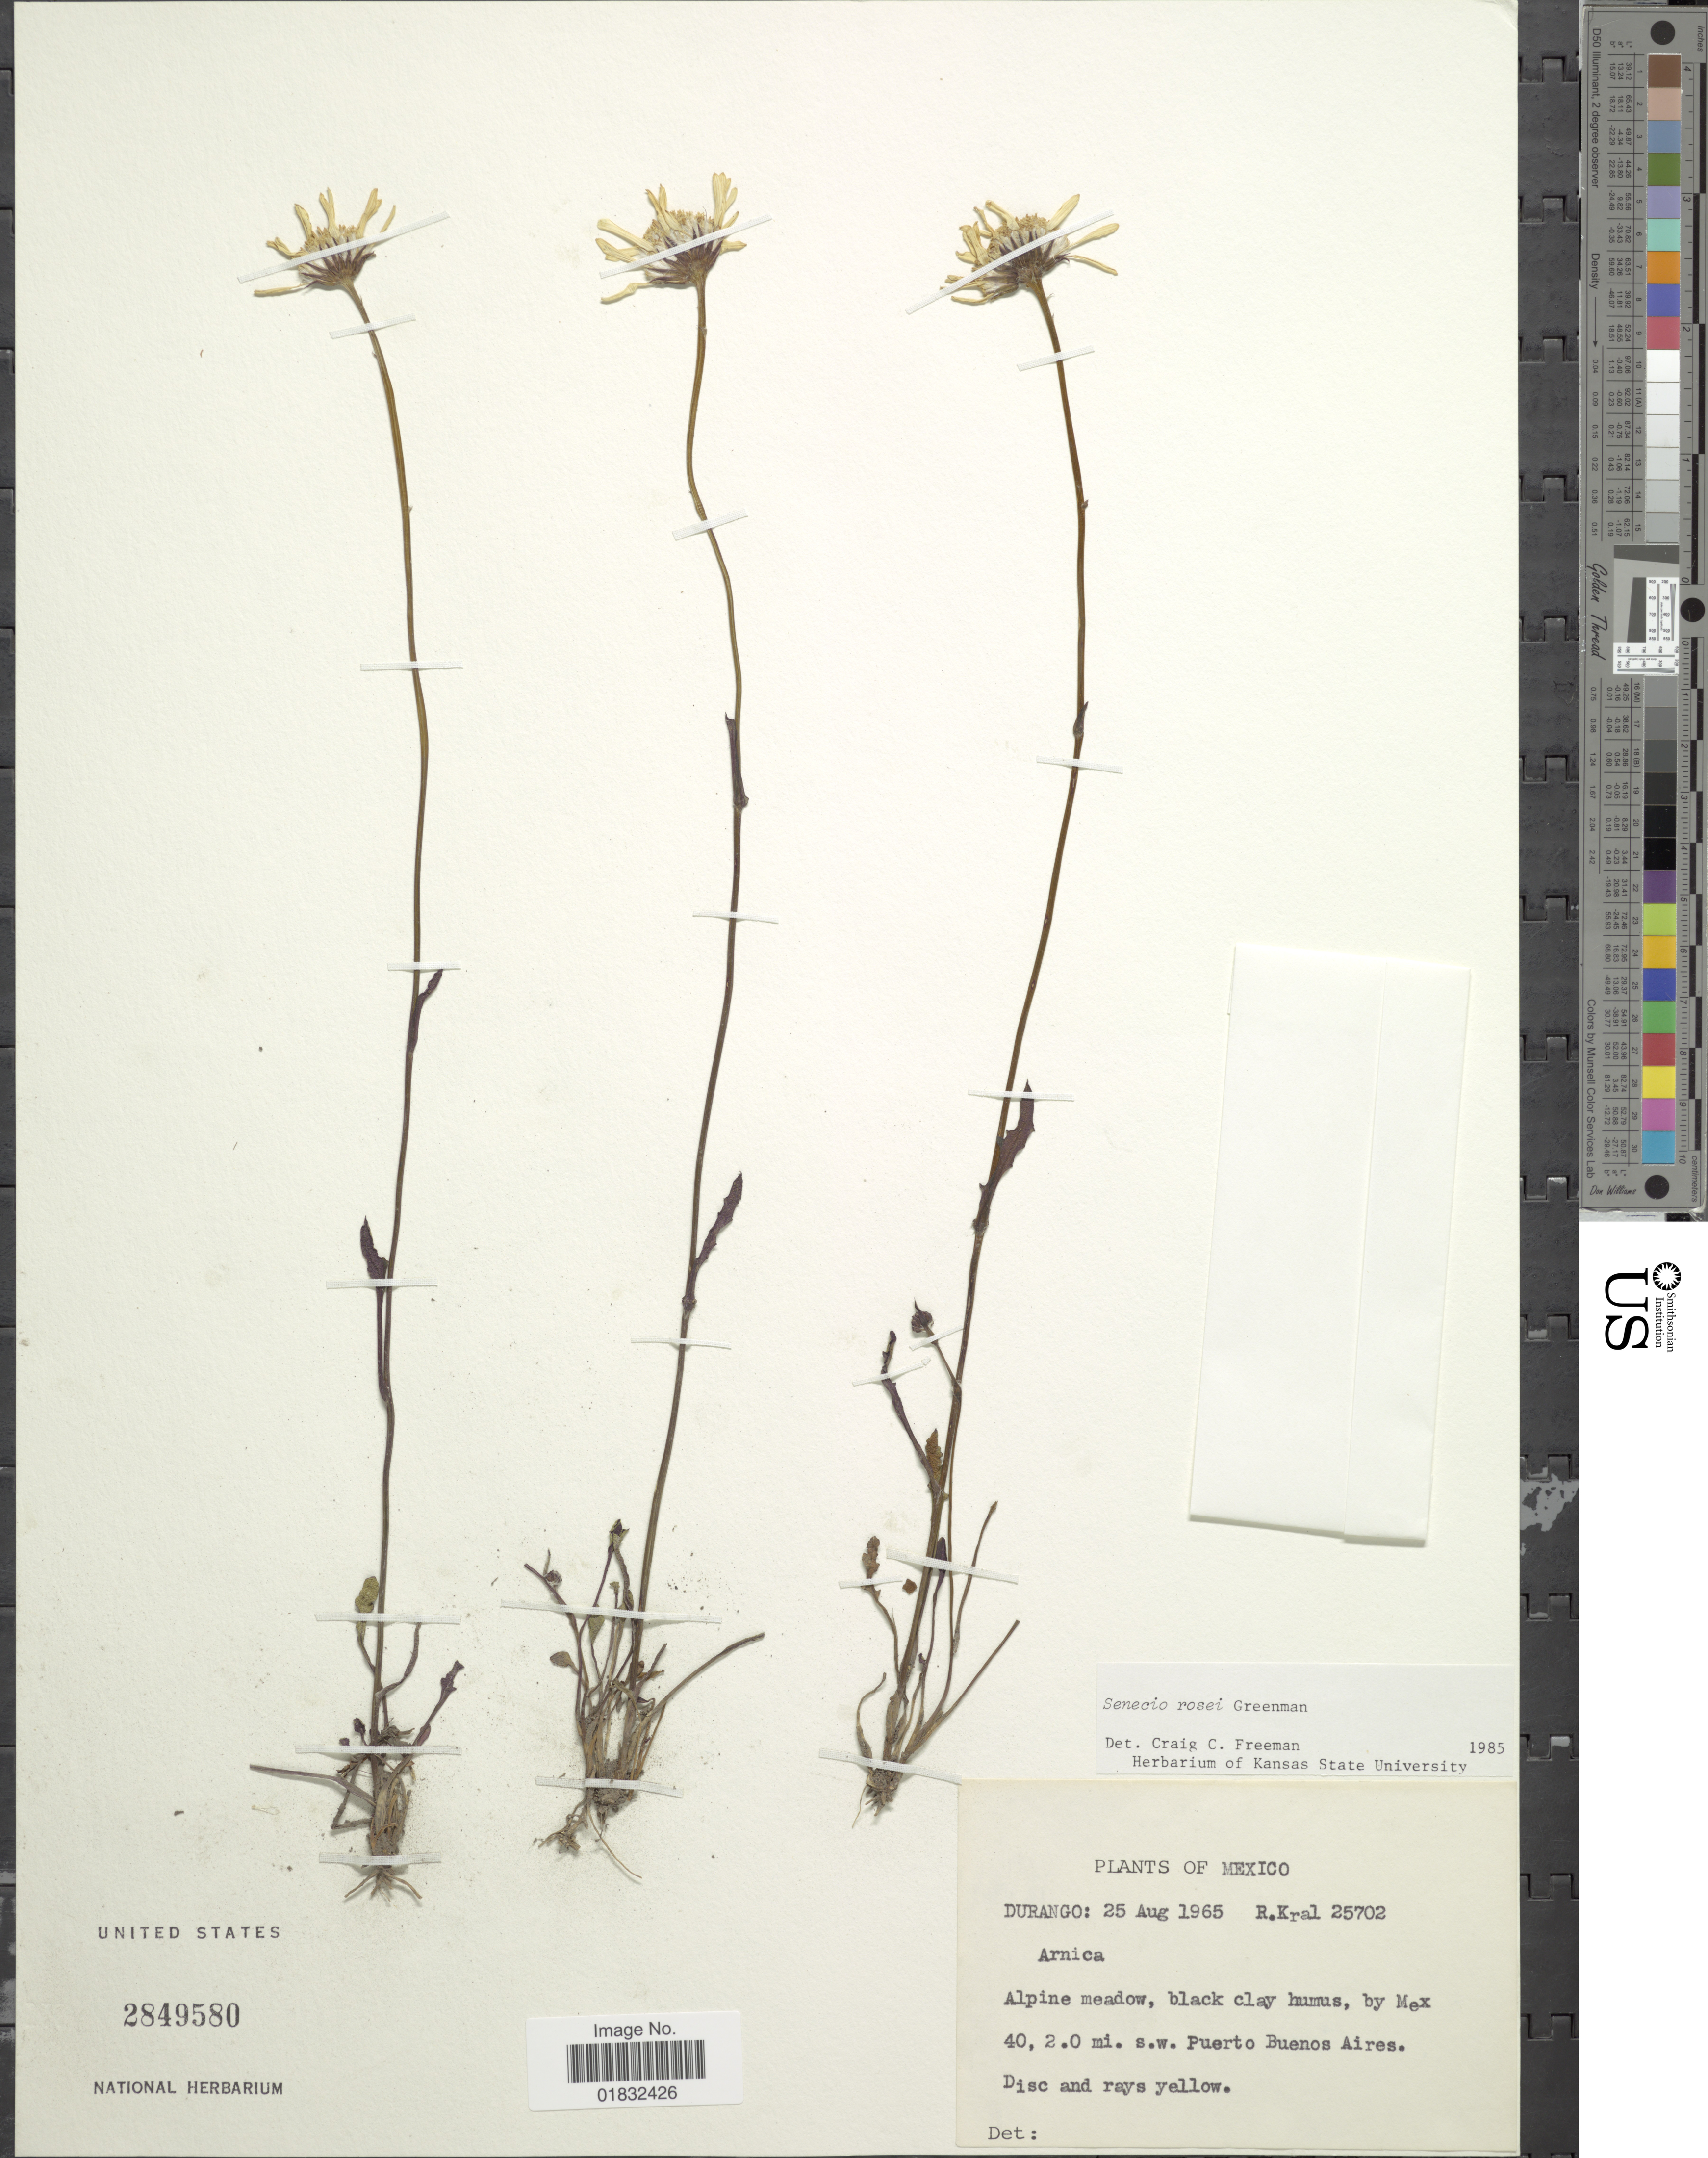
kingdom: Plantae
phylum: Tracheophyta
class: Magnoliopsida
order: Asterales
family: Asteraceae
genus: Packera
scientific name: Packera rosei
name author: (Greenm.) W.A. Weber & Á. Löve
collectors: R. Kral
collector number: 25702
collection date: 1965-08-25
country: Mexico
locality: Alpine meadow, black clay humus, by Mex 40, 2.0 mi s.w. Puerto Buenos Aires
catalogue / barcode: US 2849580